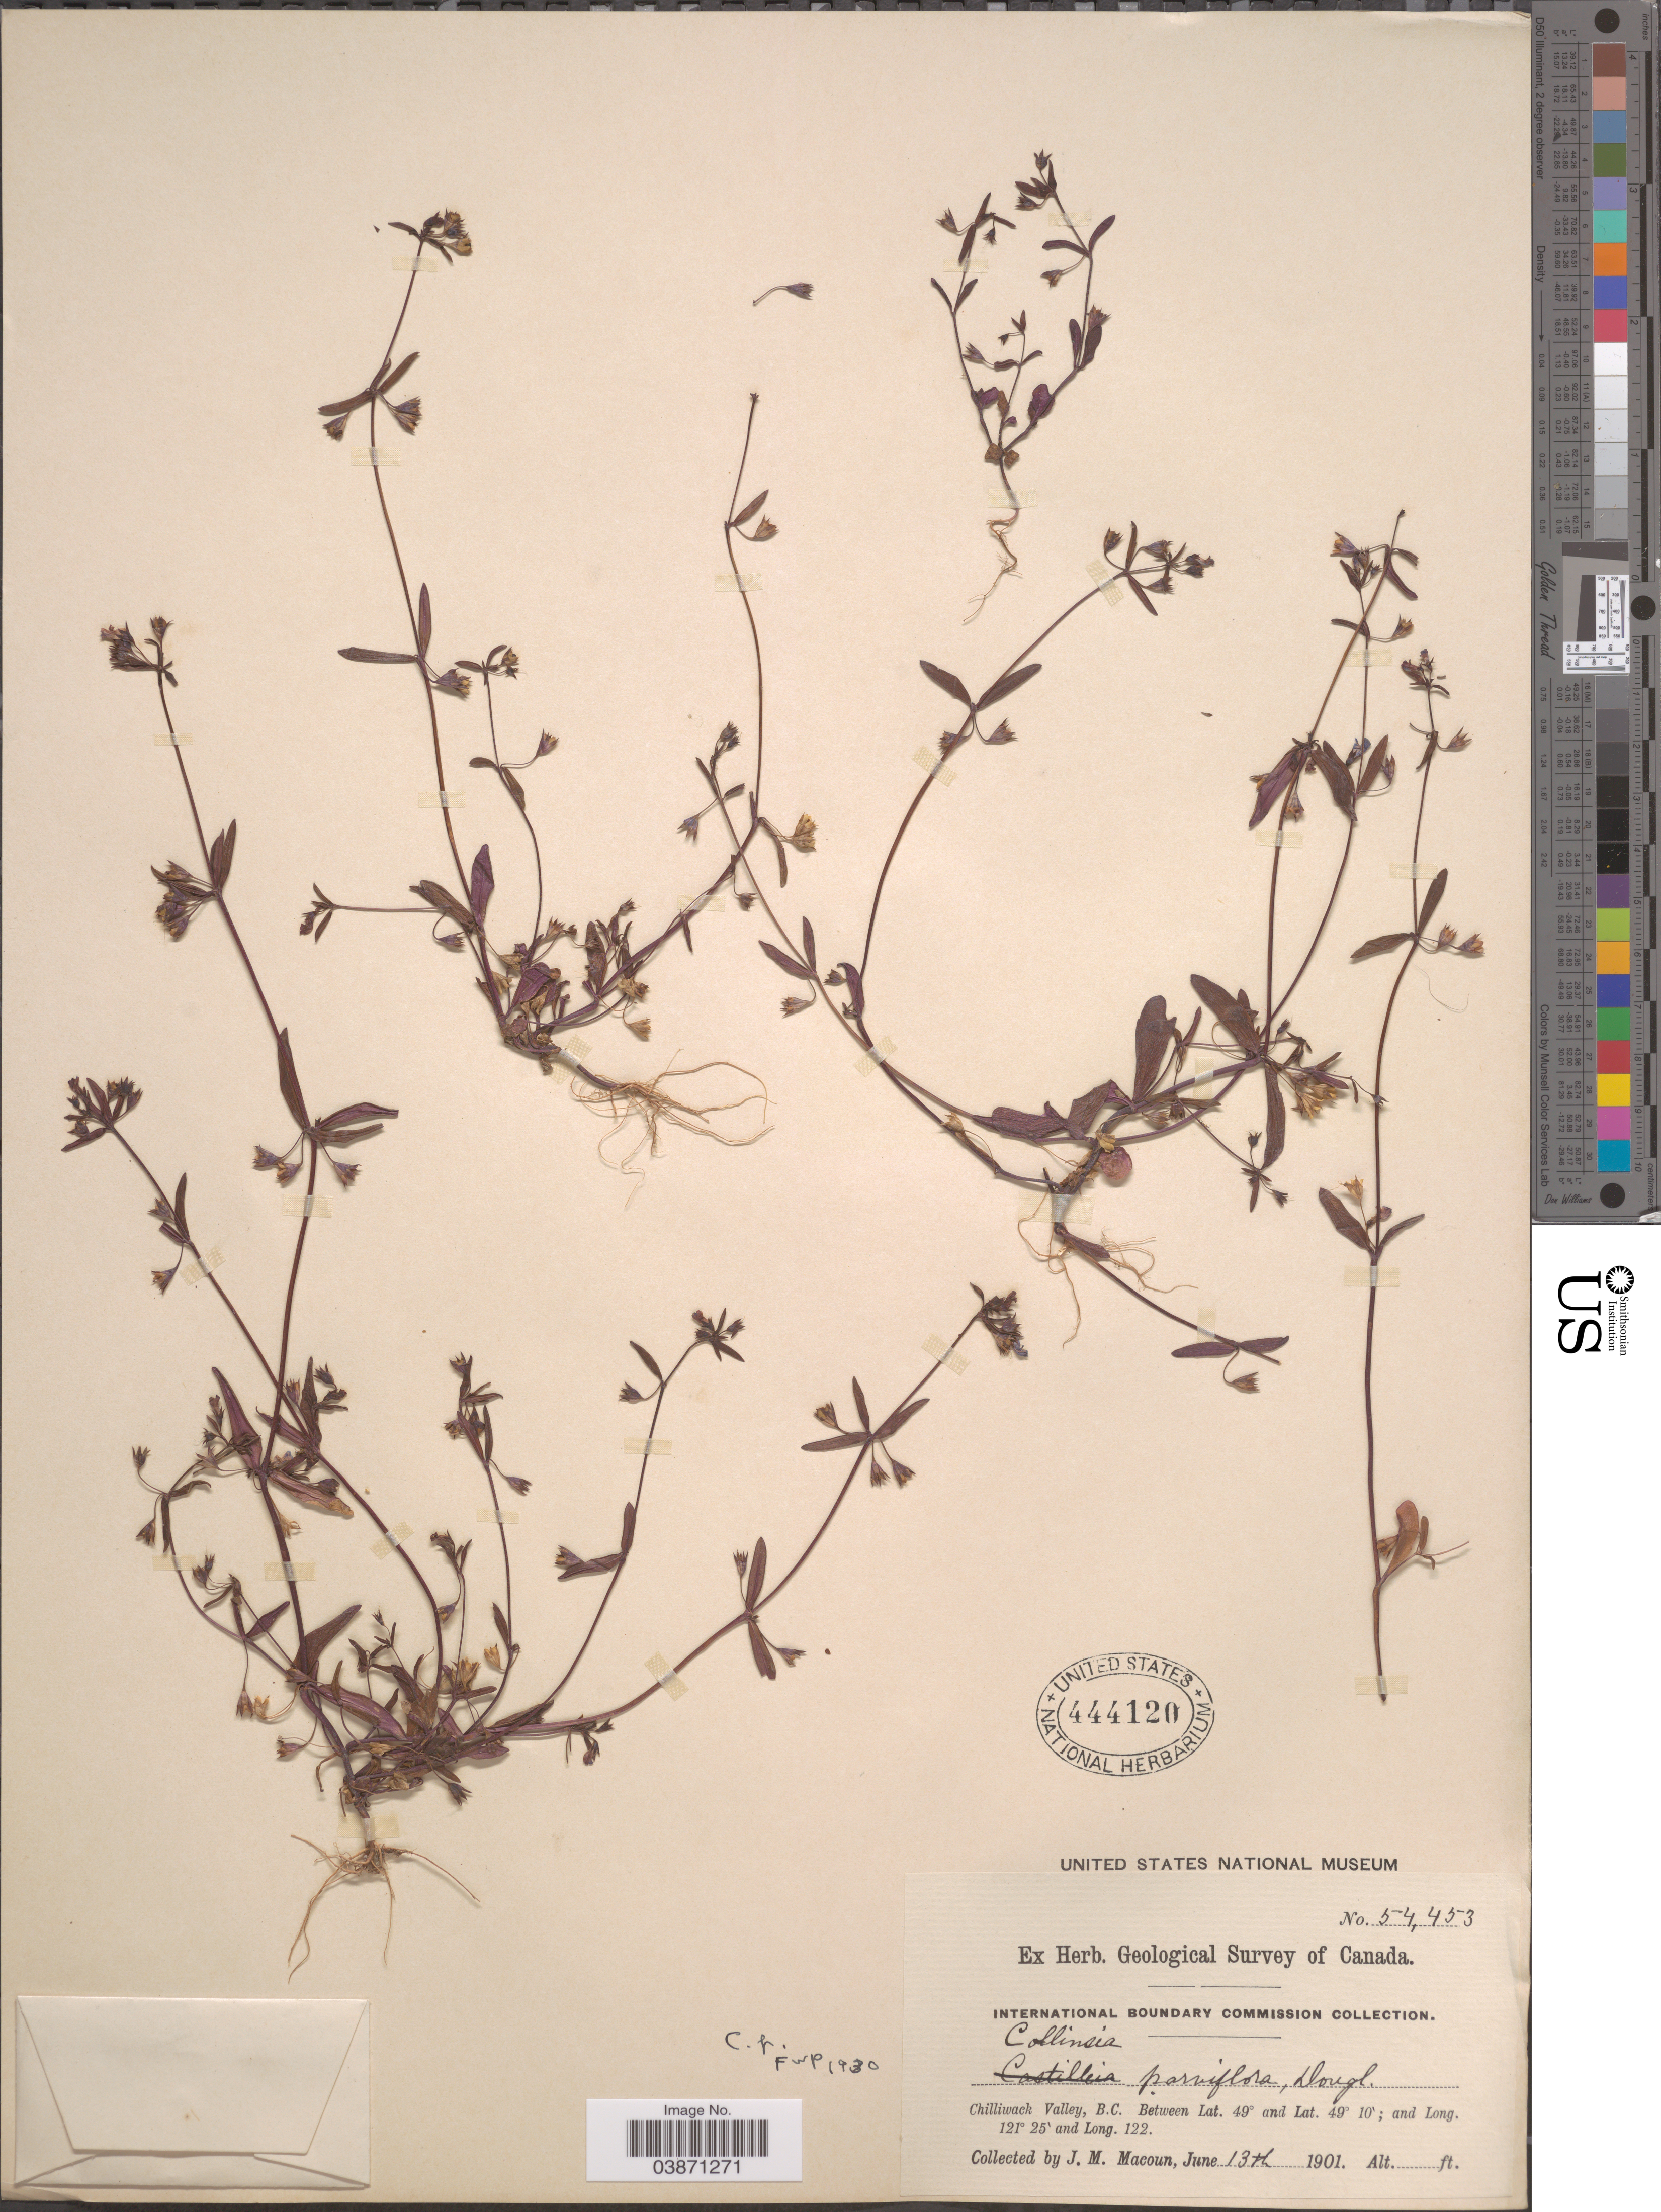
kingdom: Plantae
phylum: Tracheophyta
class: Magnoliopsida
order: Lamiales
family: Plantaginaceae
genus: Collinsia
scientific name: Collinsia parviflora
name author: Douglas ex Lindl.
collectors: J. M. Macoun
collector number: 54453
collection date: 1901-06-13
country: Canada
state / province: British Columbia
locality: Chilliwack Valley.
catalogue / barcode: US 444120